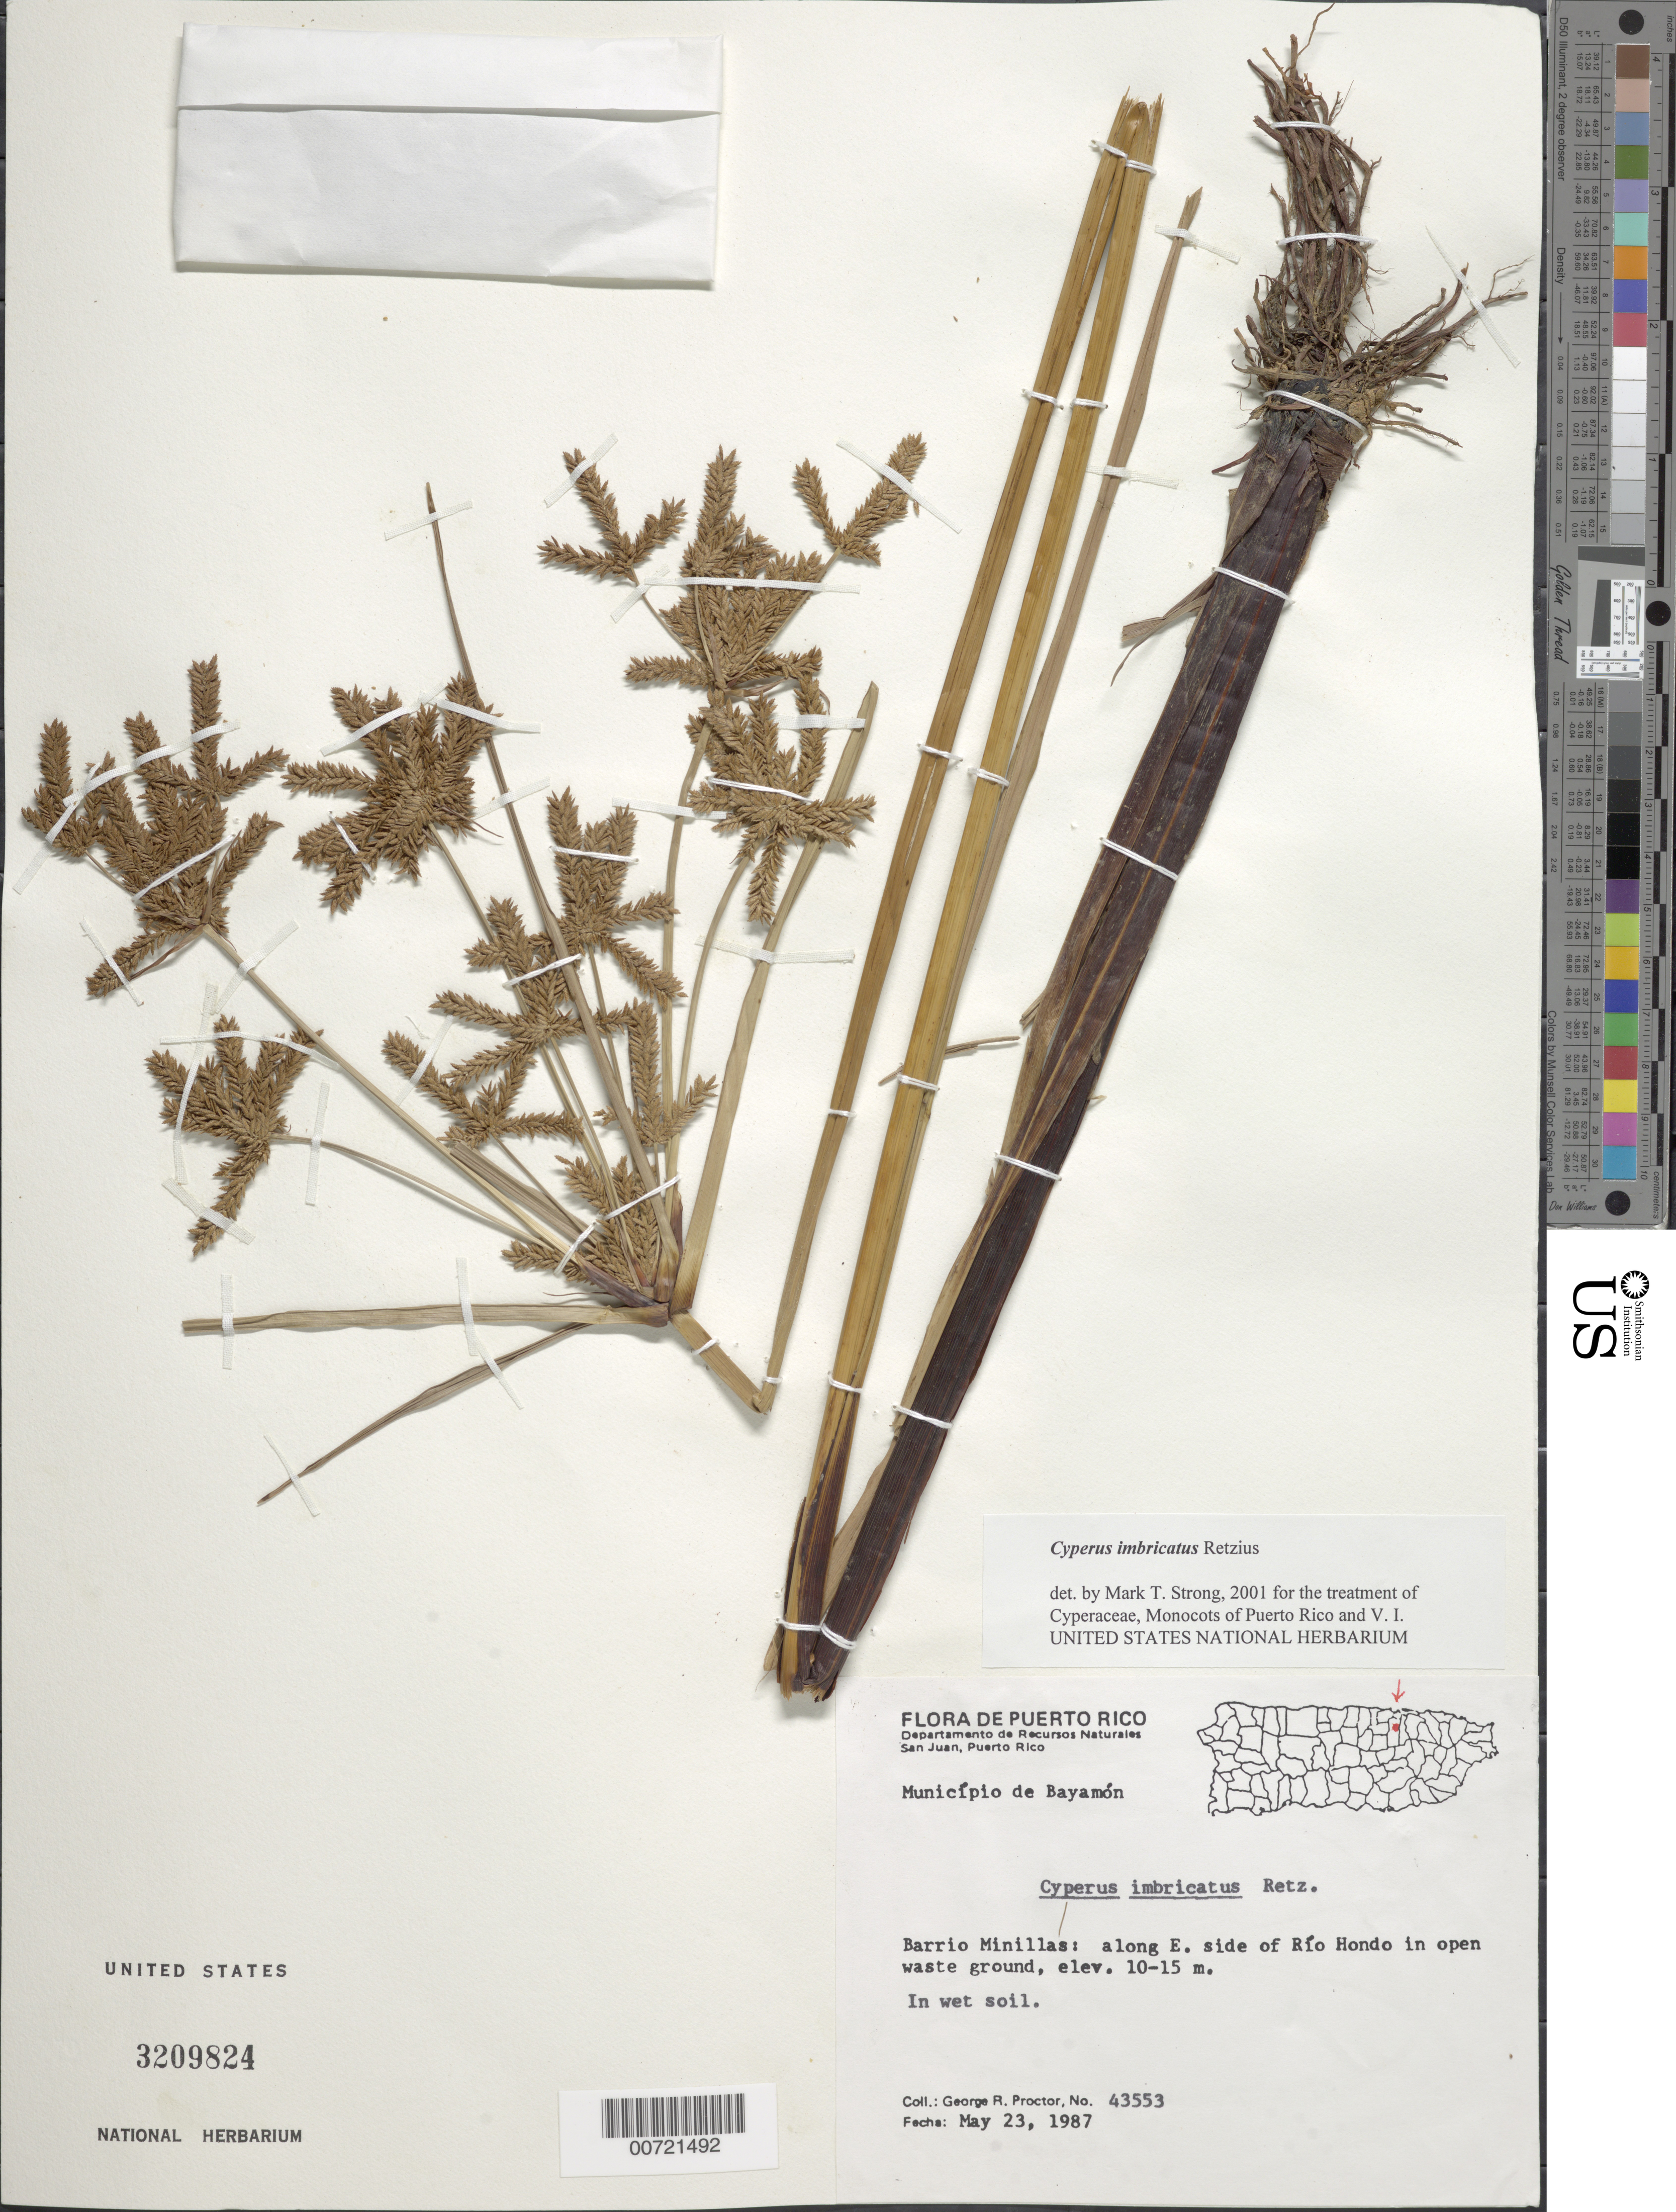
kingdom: Plantae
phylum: Tracheophyta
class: Liliopsida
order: Poales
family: Cyperaceae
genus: Cyperus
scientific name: Cyperus imbricatus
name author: Retz.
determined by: Strong, M. T., (US), Smithsonian Institution - National Museum of Natural History (UNITED STATES)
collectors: G. R. Proctor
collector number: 43553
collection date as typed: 23 May 1987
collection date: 1987-05-23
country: Puerto Rico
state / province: Bayamón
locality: Bayamón: Barrio Minillas, along E side of Río Hondo.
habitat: In open waste ground.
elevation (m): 10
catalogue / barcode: US 3209824